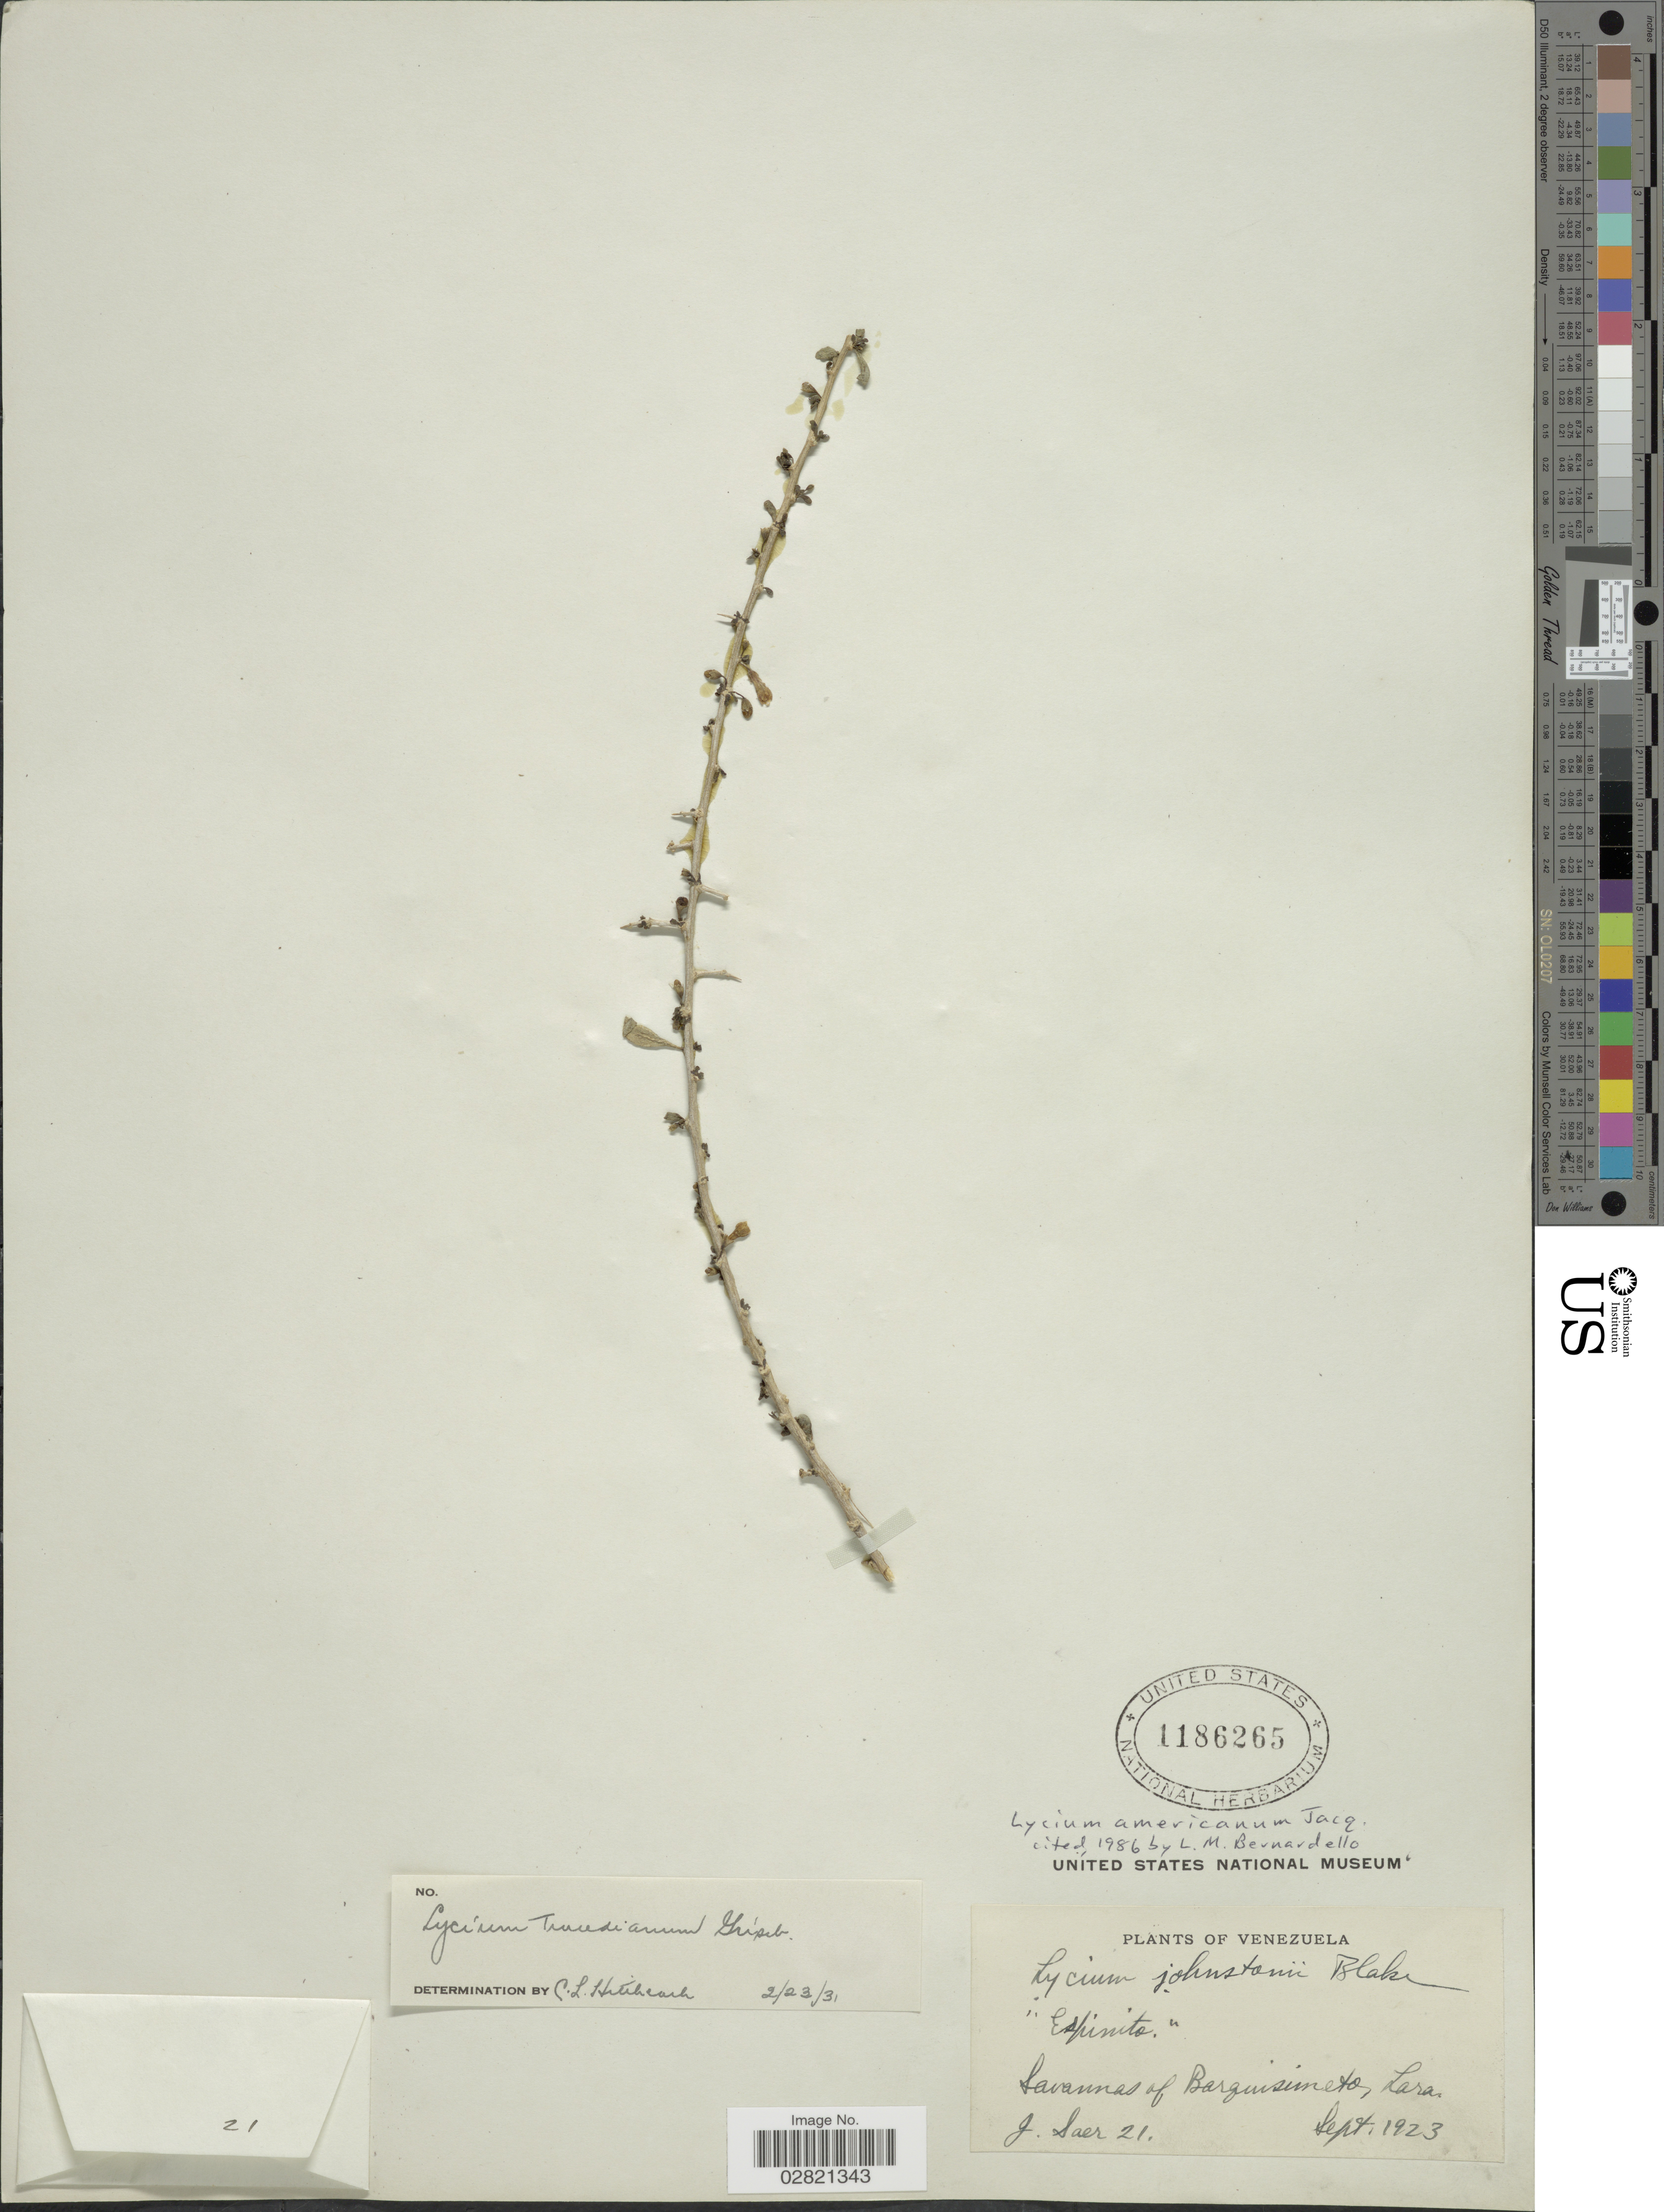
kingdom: Plantae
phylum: Tracheophyta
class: Magnoliopsida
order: Solanales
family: Solanaceae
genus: Lycium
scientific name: Lycium americanum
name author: Jacq.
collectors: J. Saer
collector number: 21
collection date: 1923-09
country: Venezuela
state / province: Lara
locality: Savannas of Barquisimetos. "Espirito"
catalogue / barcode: US 1186265